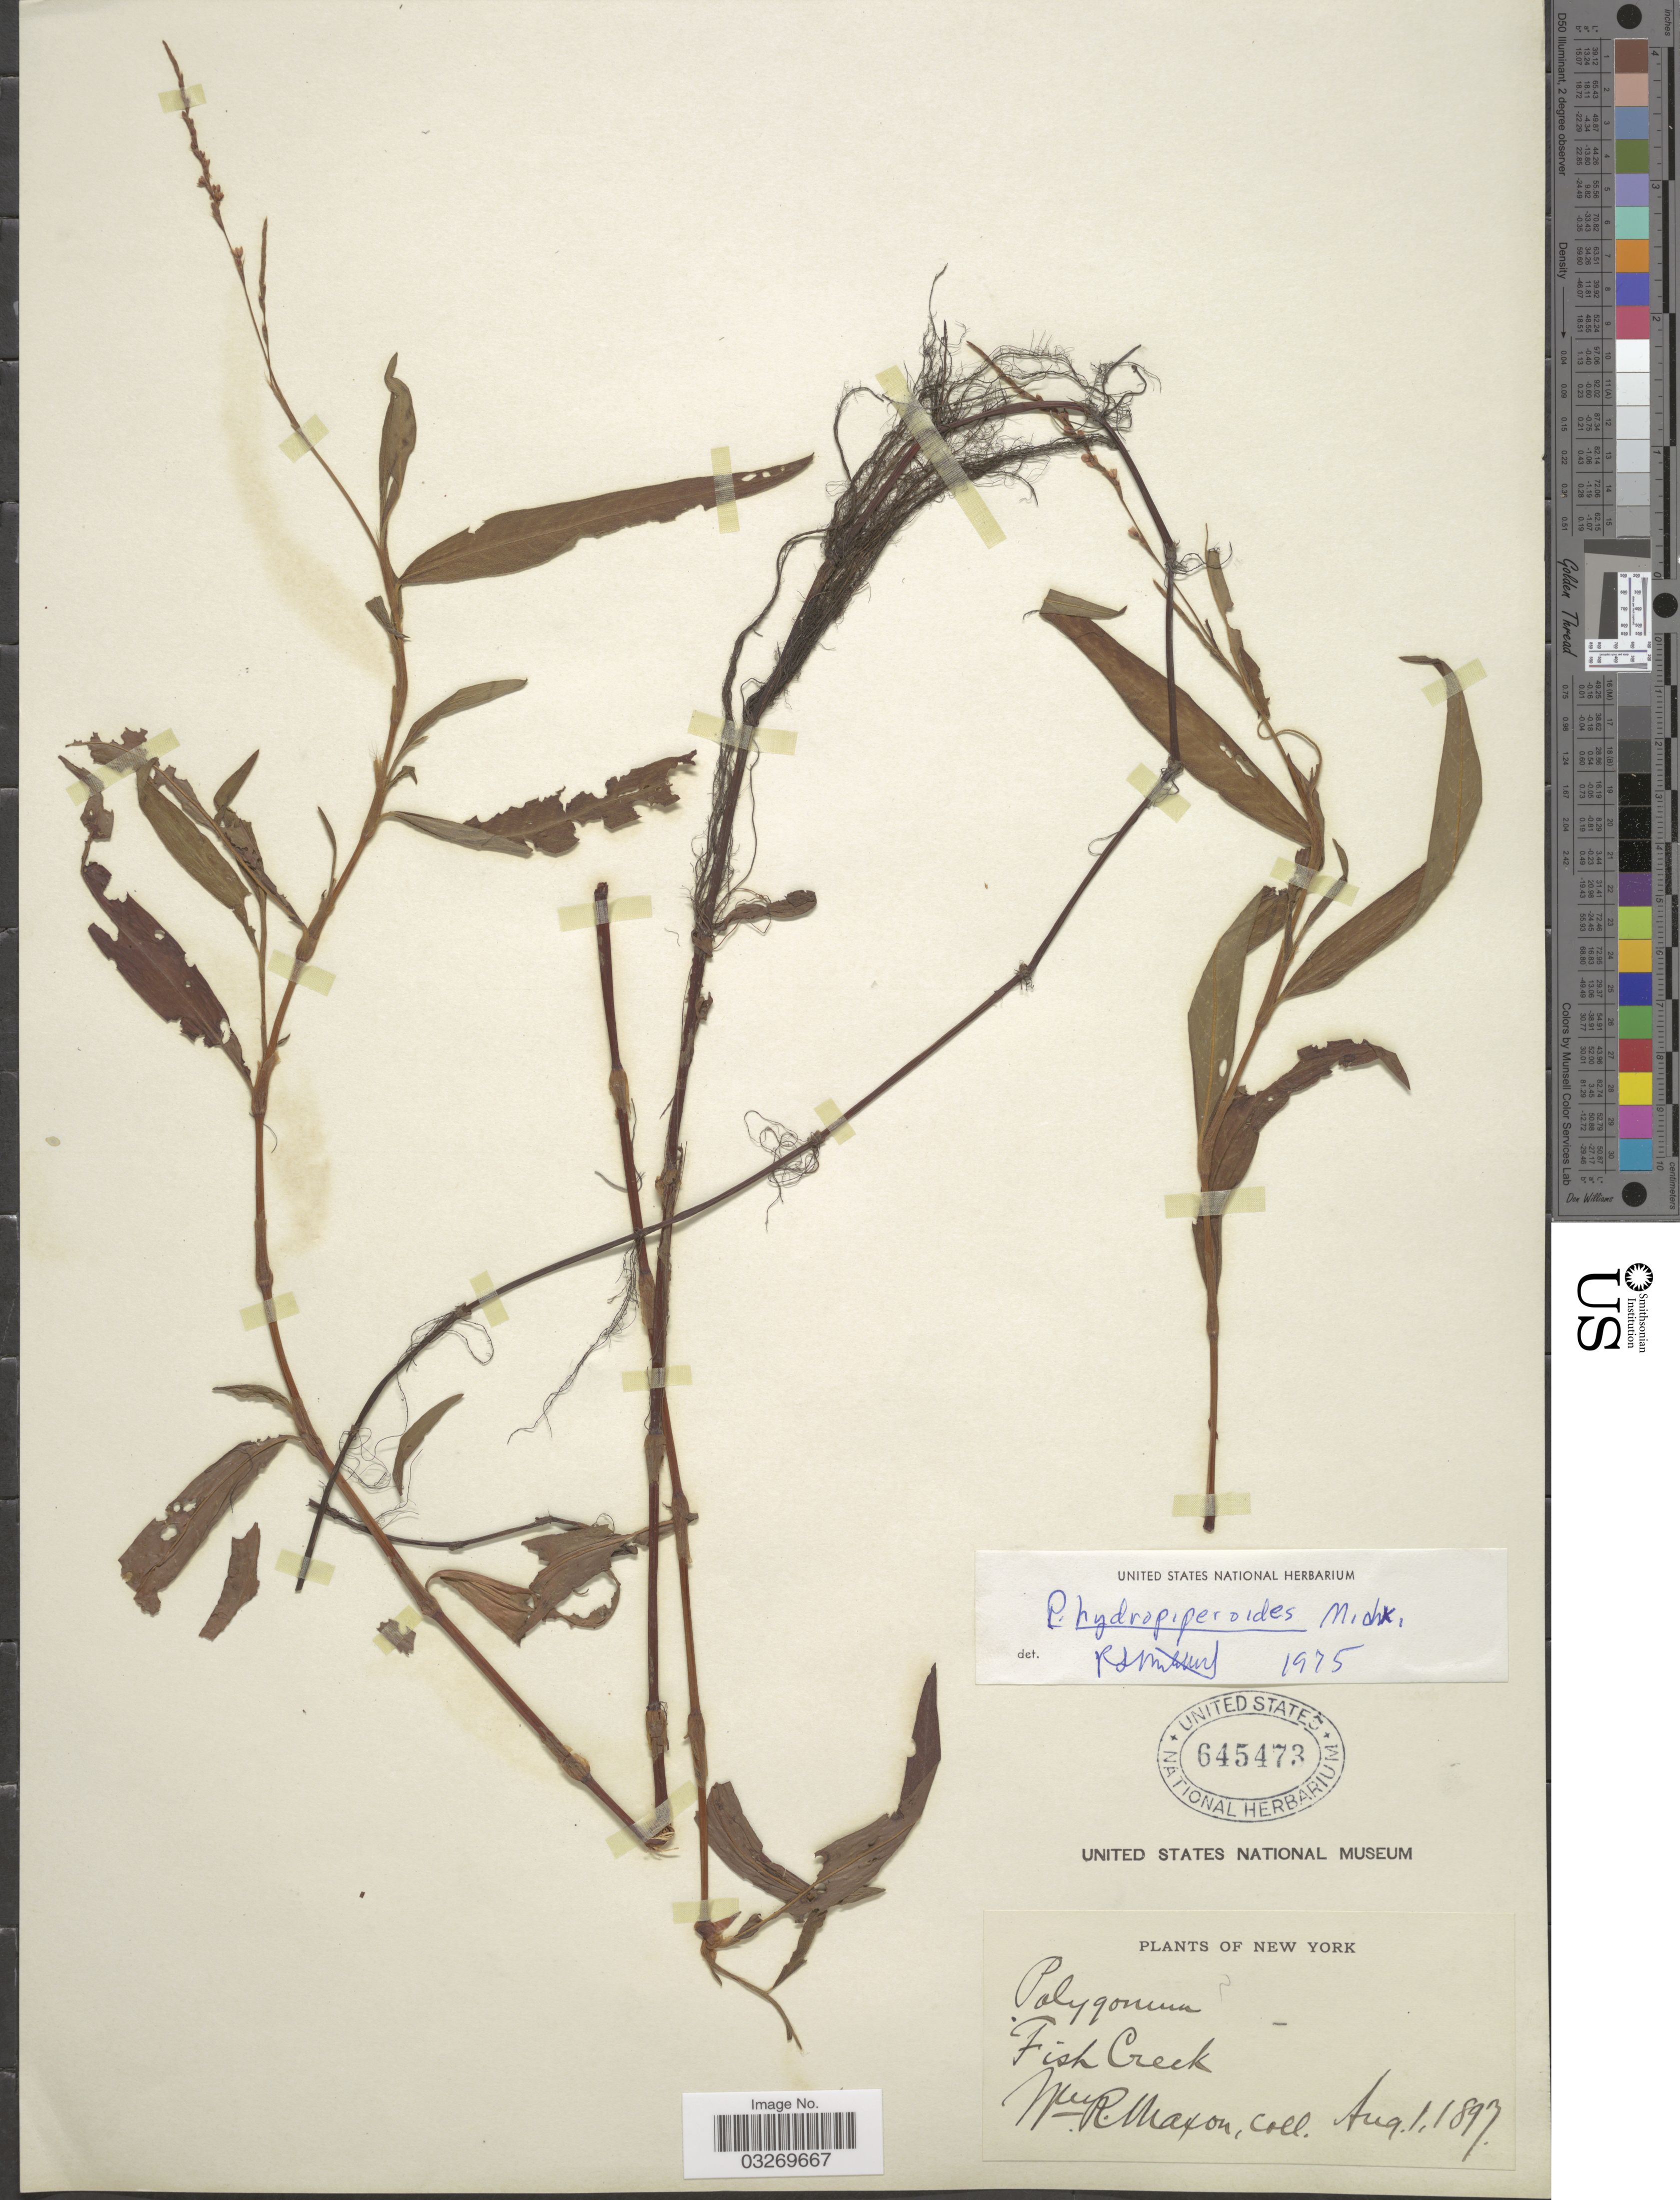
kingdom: Plantae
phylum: Tracheophyta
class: Magnoliopsida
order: Caryophyllales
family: Polygonaceae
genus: Persicaria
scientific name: Persicaria hydropiperoides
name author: (Michx.) Small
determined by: Atha, D. E.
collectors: W. R. Maxon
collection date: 1897-08-01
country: United States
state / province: New York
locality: Fish Creek.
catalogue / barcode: US 645473